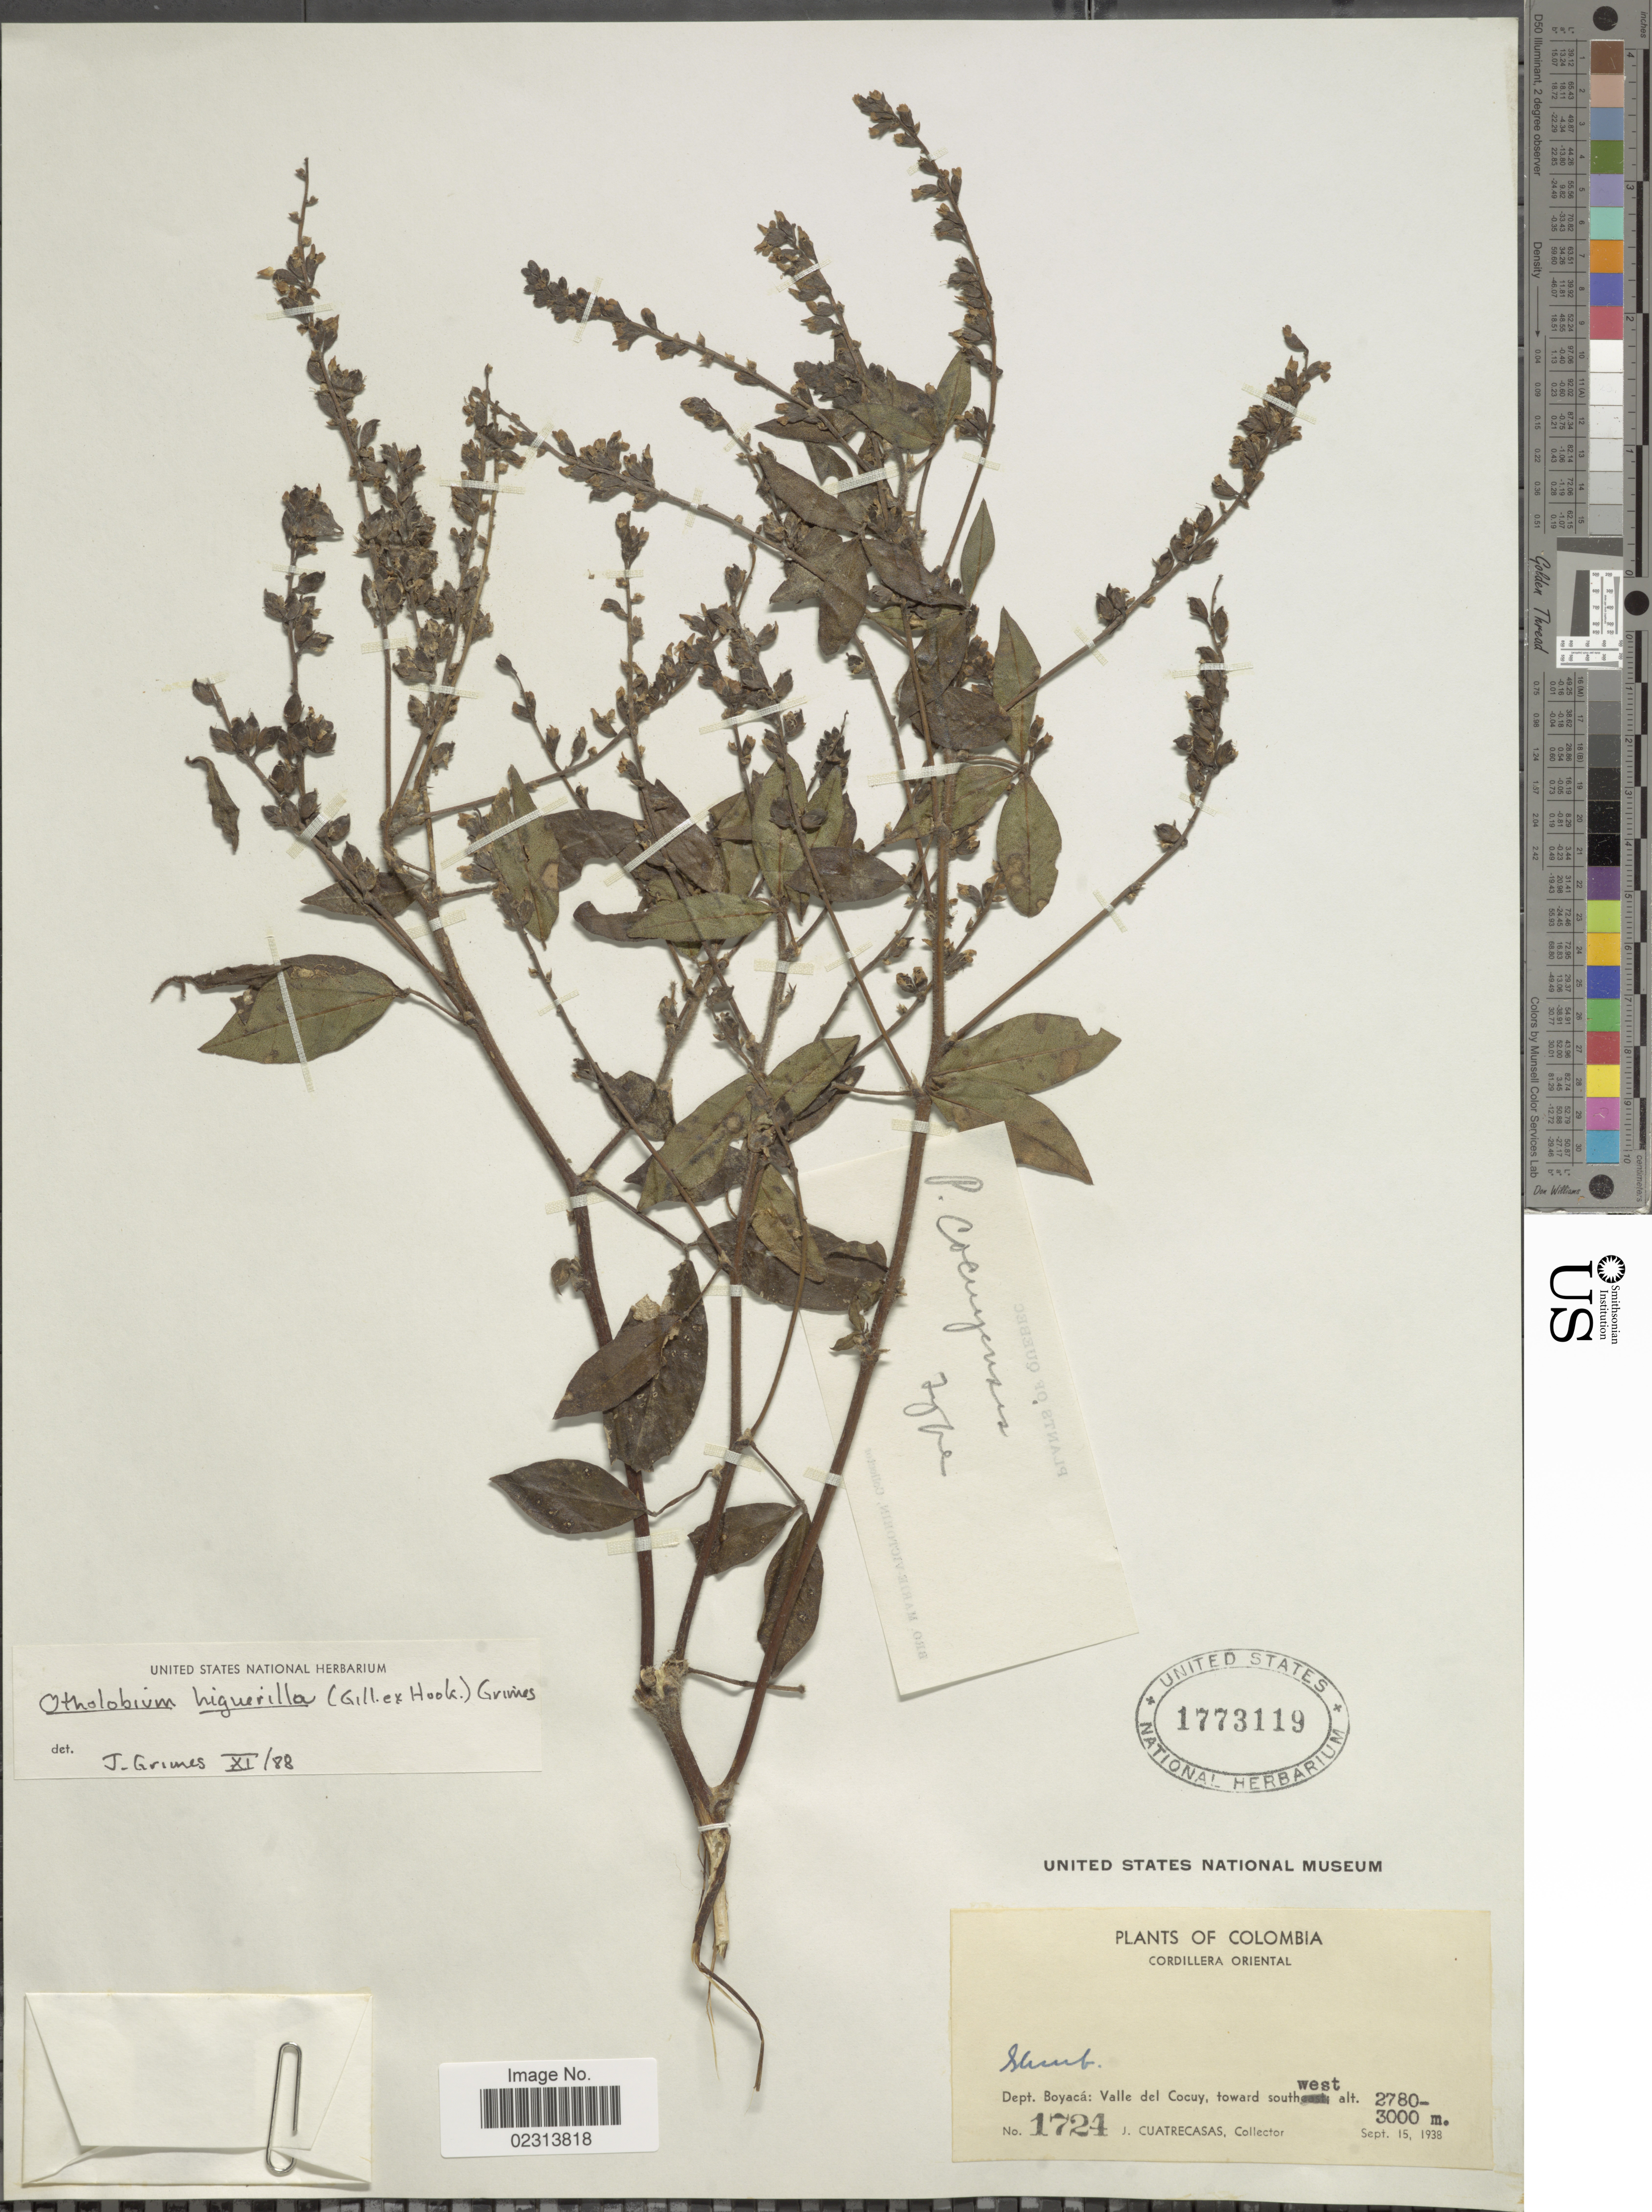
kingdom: Plantae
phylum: Tracheophyta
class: Magnoliopsida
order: Fabales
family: Fabaceae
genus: Otholobium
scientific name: Otholobium higuerilla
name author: (Gillies ex Hook.) J.W. Grimes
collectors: J. Cuatrecasas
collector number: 1724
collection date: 1938-09-15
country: Colombia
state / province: Boyacá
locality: Cordillera Oriental, Dept. Boyaca: Valle del Cocuy, toward southwest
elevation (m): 2780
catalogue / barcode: US 1773119